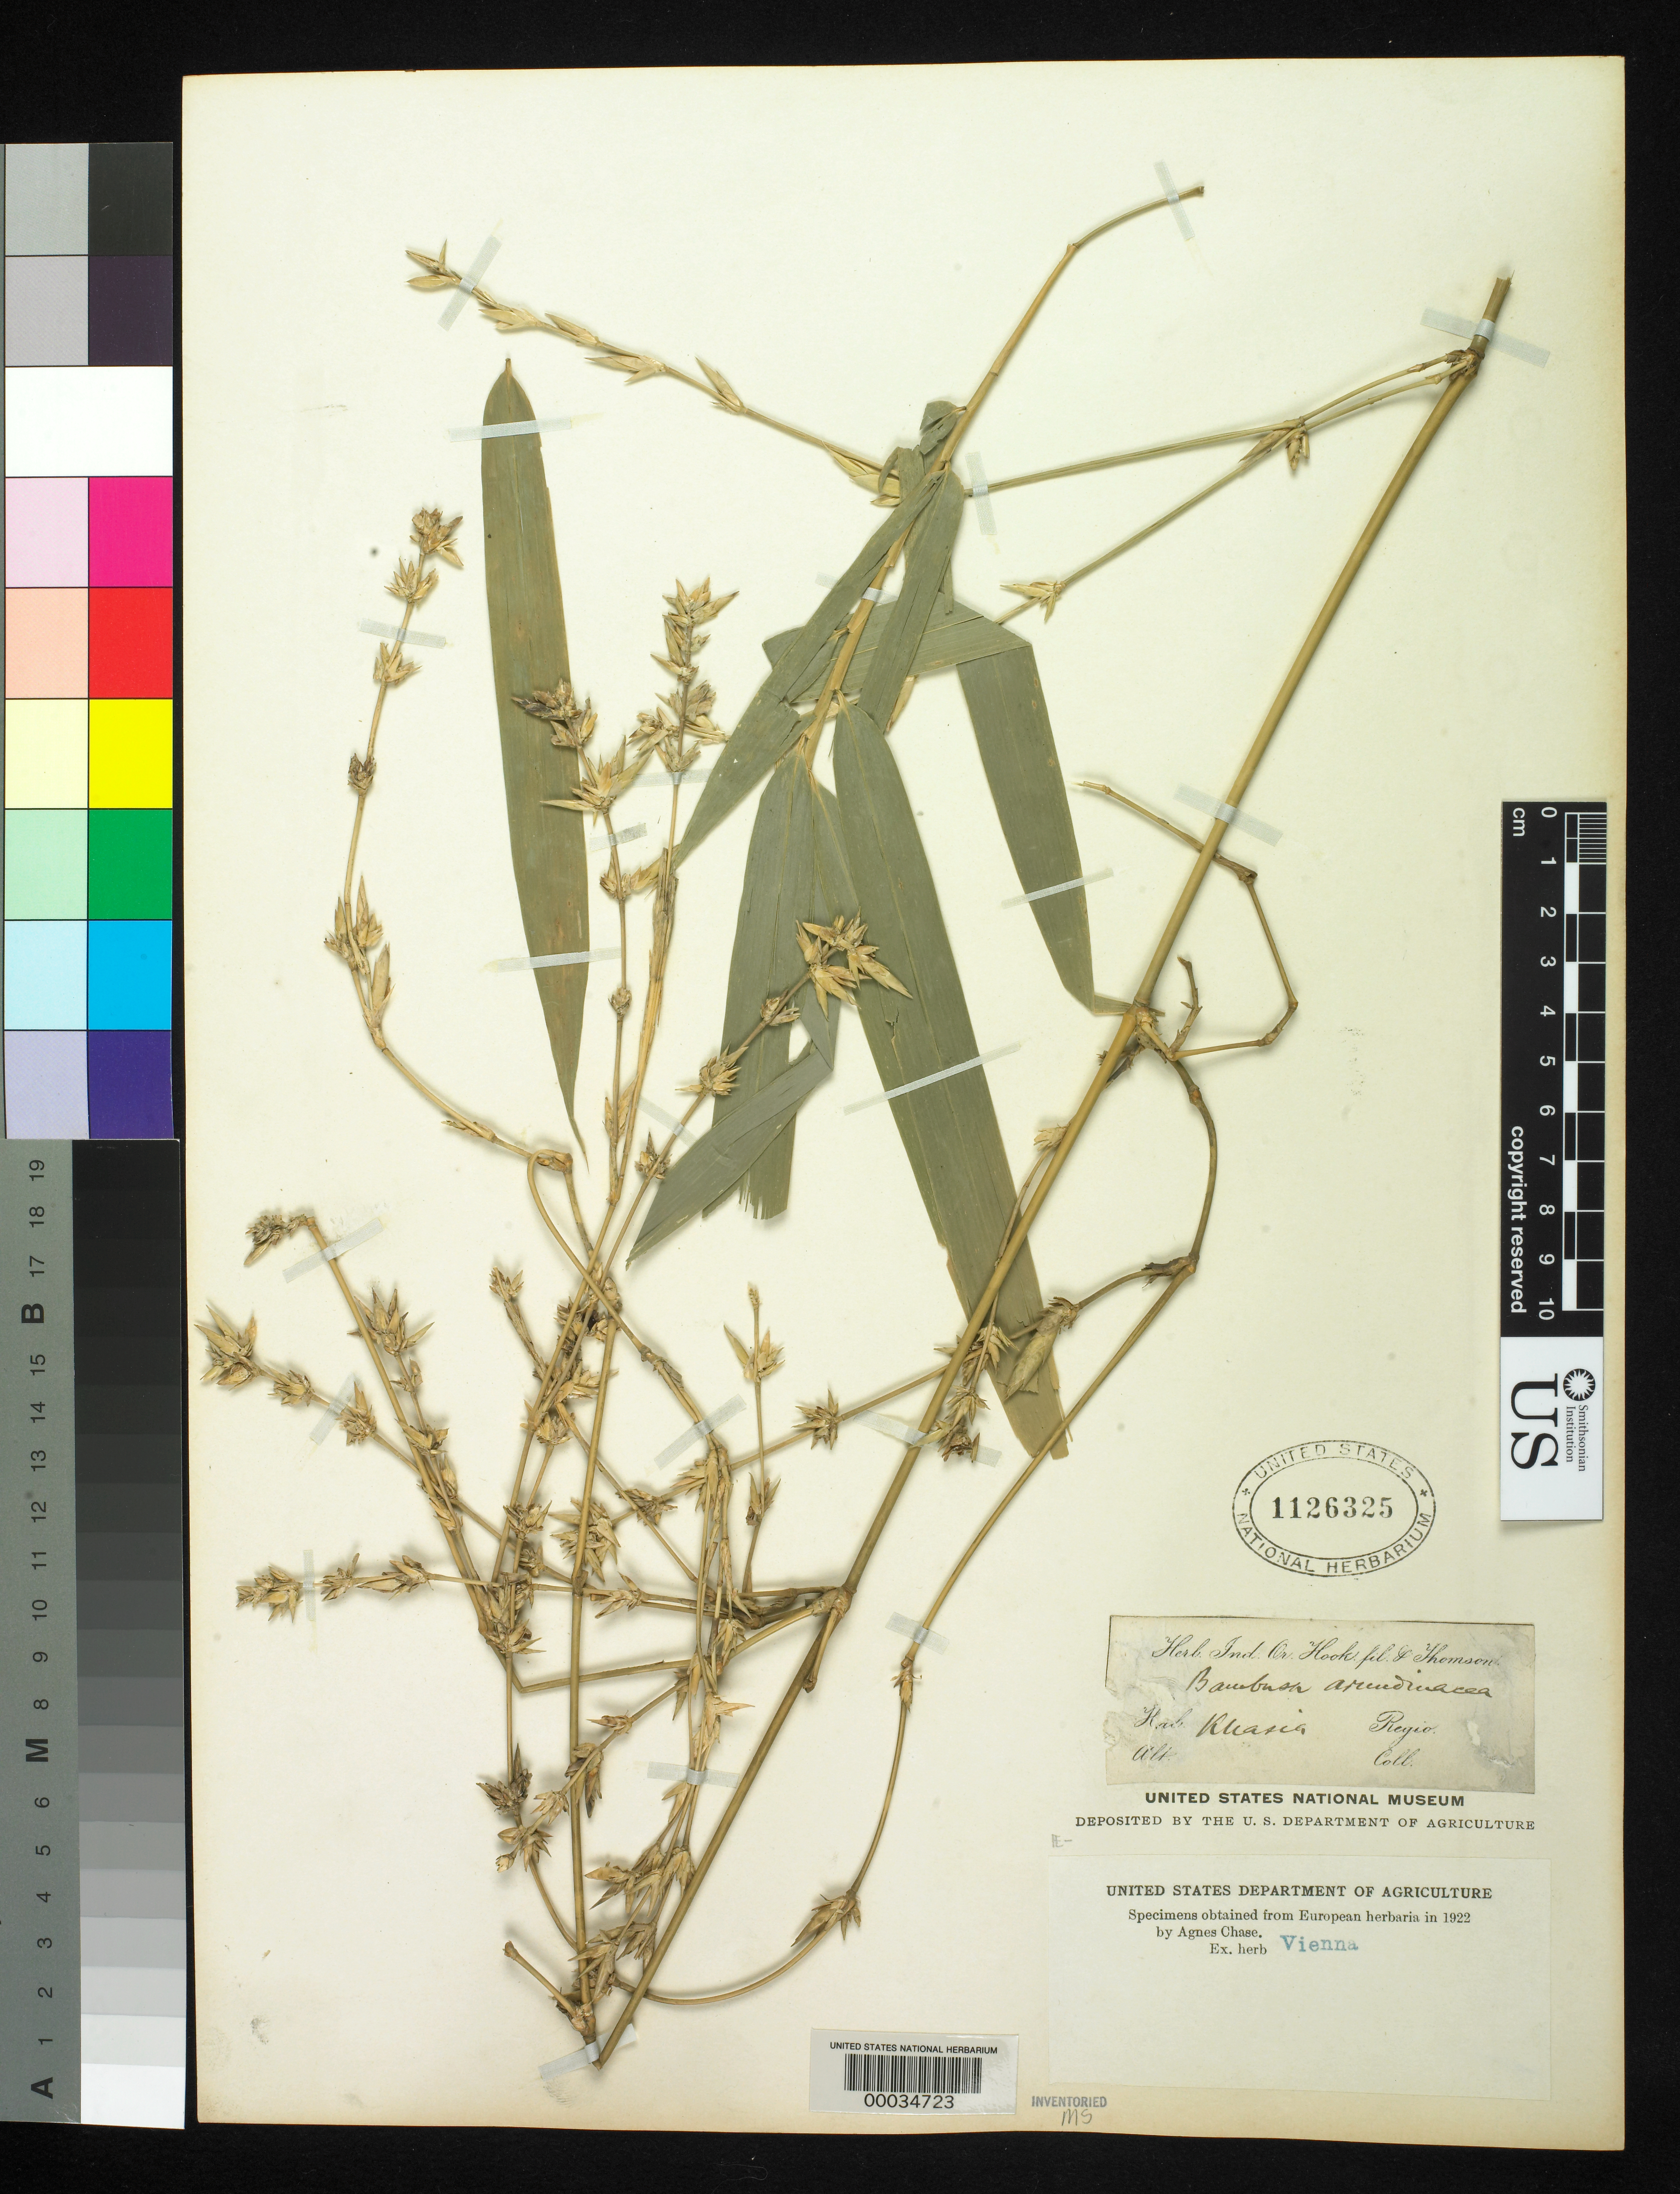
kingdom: Plantae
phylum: Tracheophyta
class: Liliopsida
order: Poales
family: Poaceae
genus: Bambusa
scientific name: Bambusa bambos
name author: (L.) Voss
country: India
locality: Khasia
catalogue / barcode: US 1126325